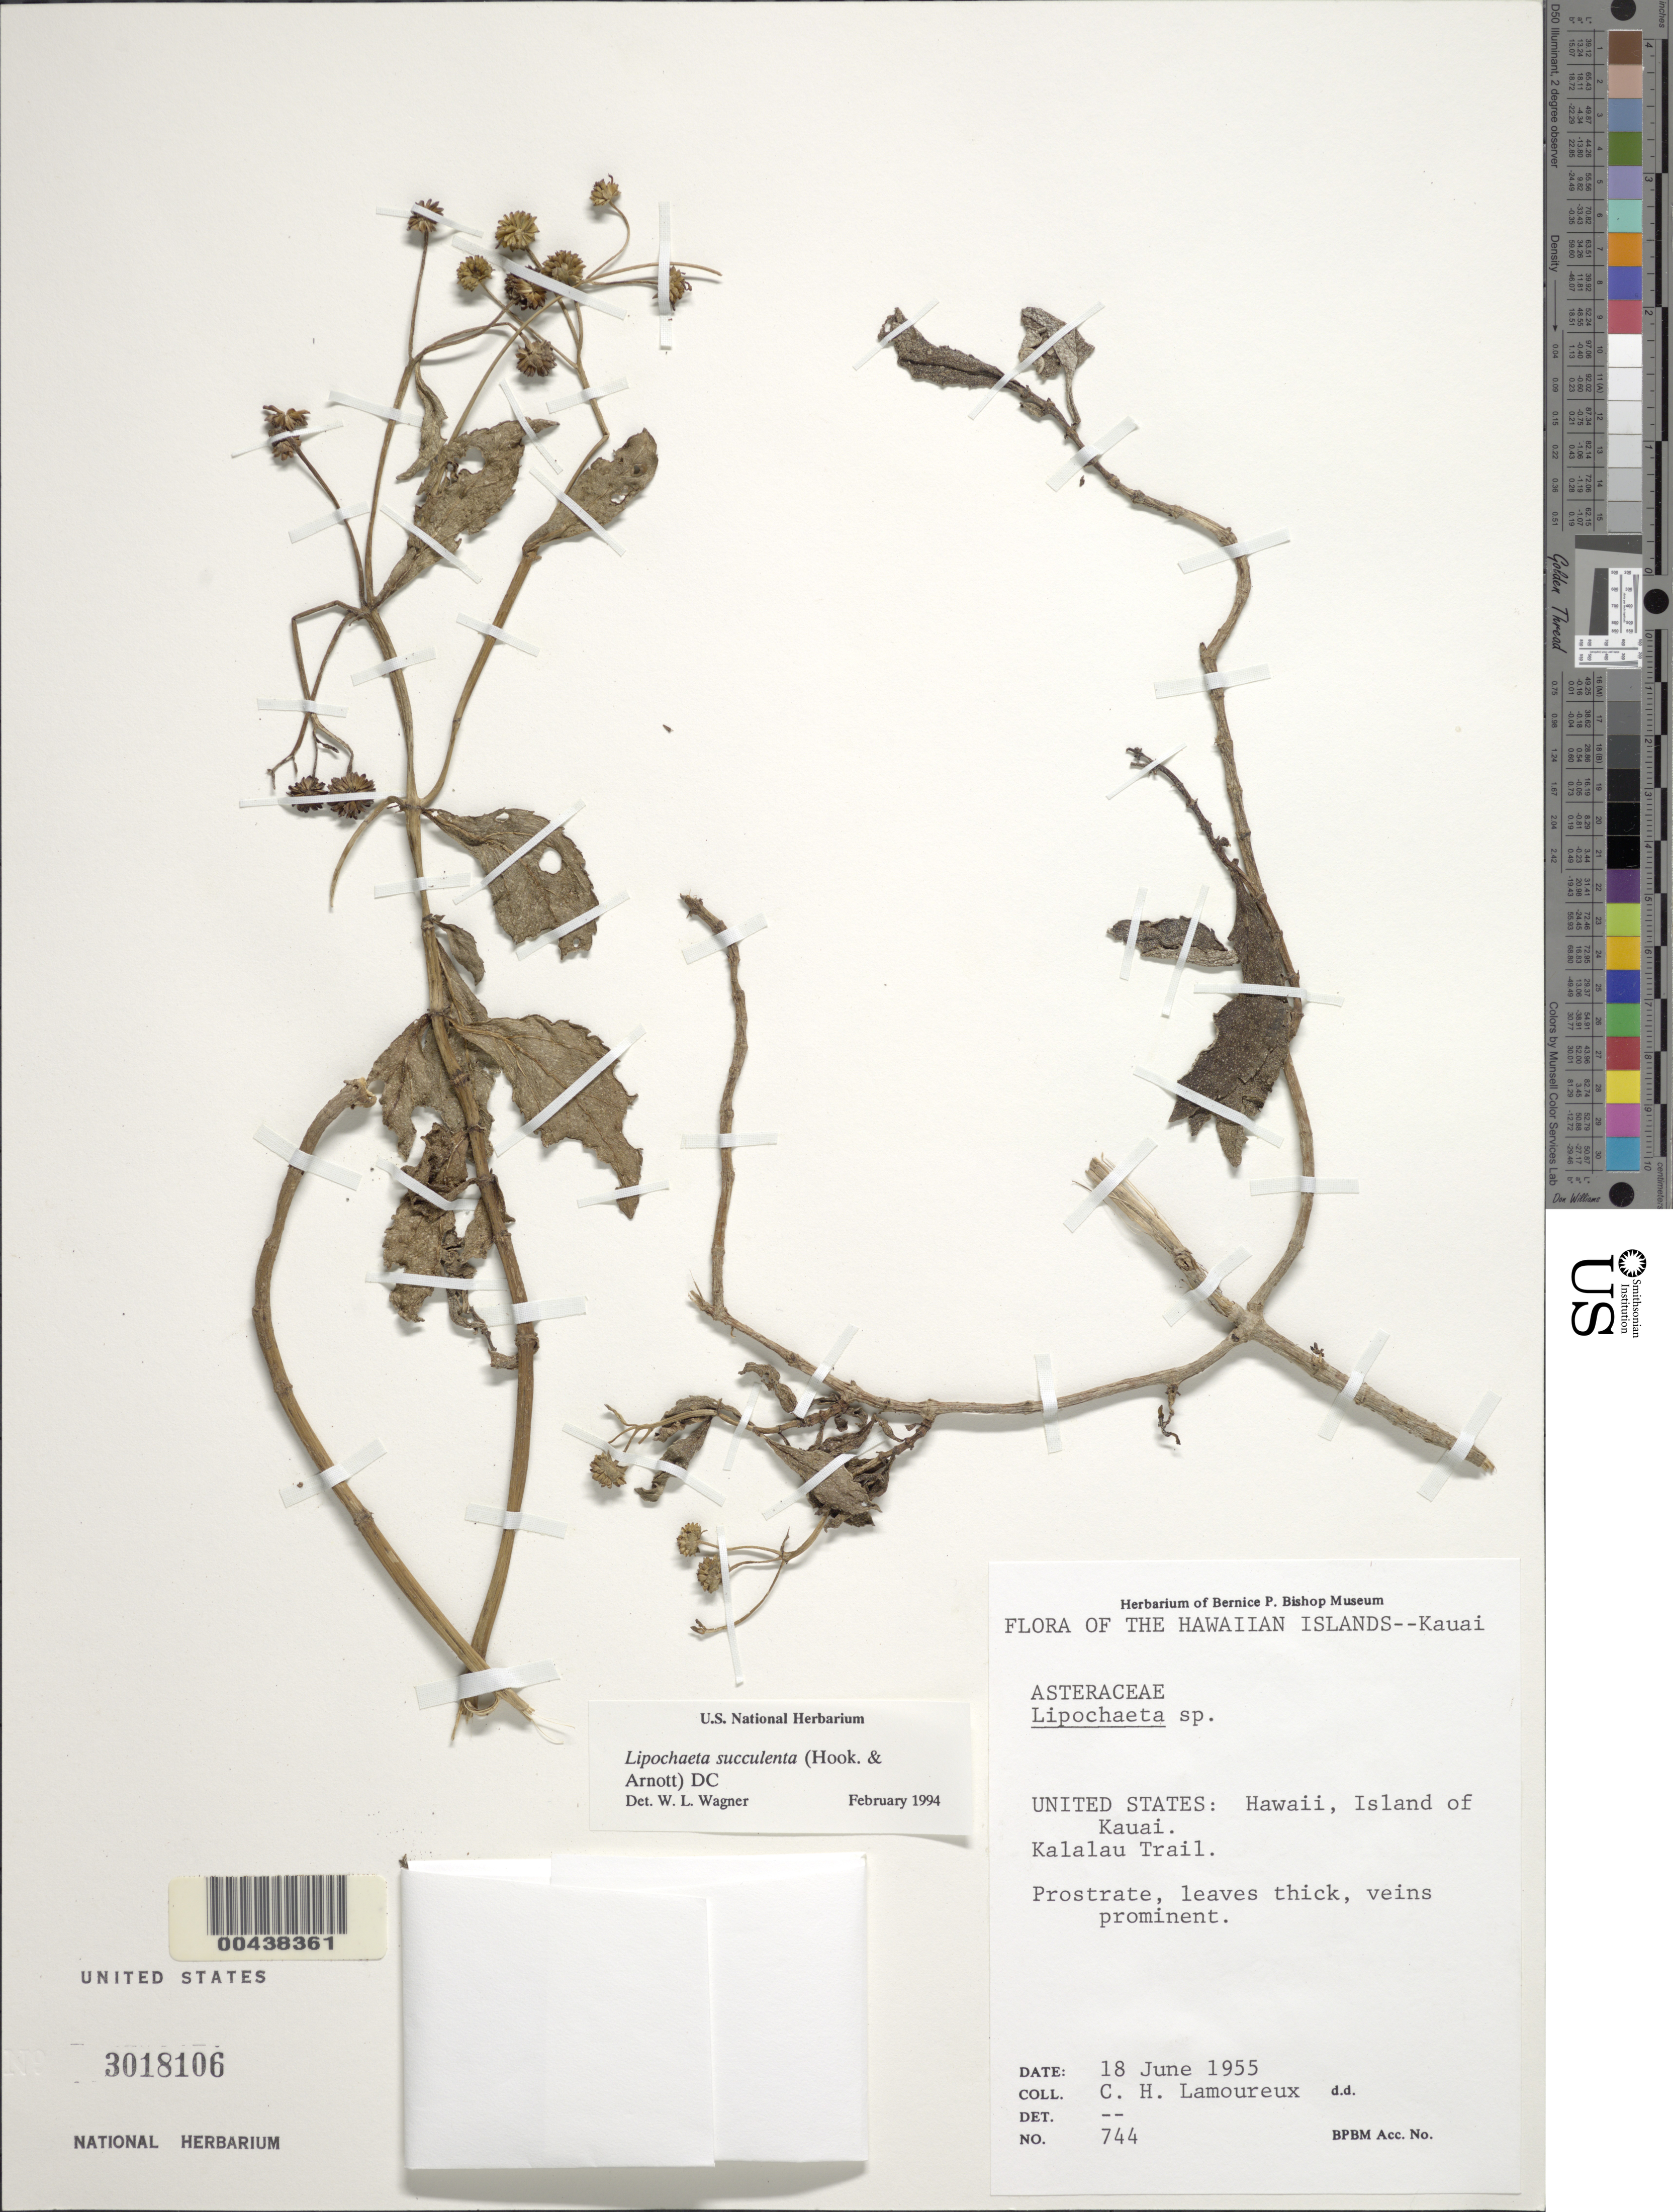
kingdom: Plantae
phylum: Tracheophyta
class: Magnoliopsida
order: Asterales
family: Asteraceae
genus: Lipochaeta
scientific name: Lipochaeta succulenta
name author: (Hook. & Arn.) DC.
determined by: Wagner, W. L., (BOT), Smithsonian Institution - National Museum of Natural History (UNITED STATES)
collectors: C. H. Lamoureux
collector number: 744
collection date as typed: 18 Jun 1955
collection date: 1955-06-18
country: United States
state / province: Hawaii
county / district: Kauai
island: Kaua'i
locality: Kalalau Trail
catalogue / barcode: US 3018106